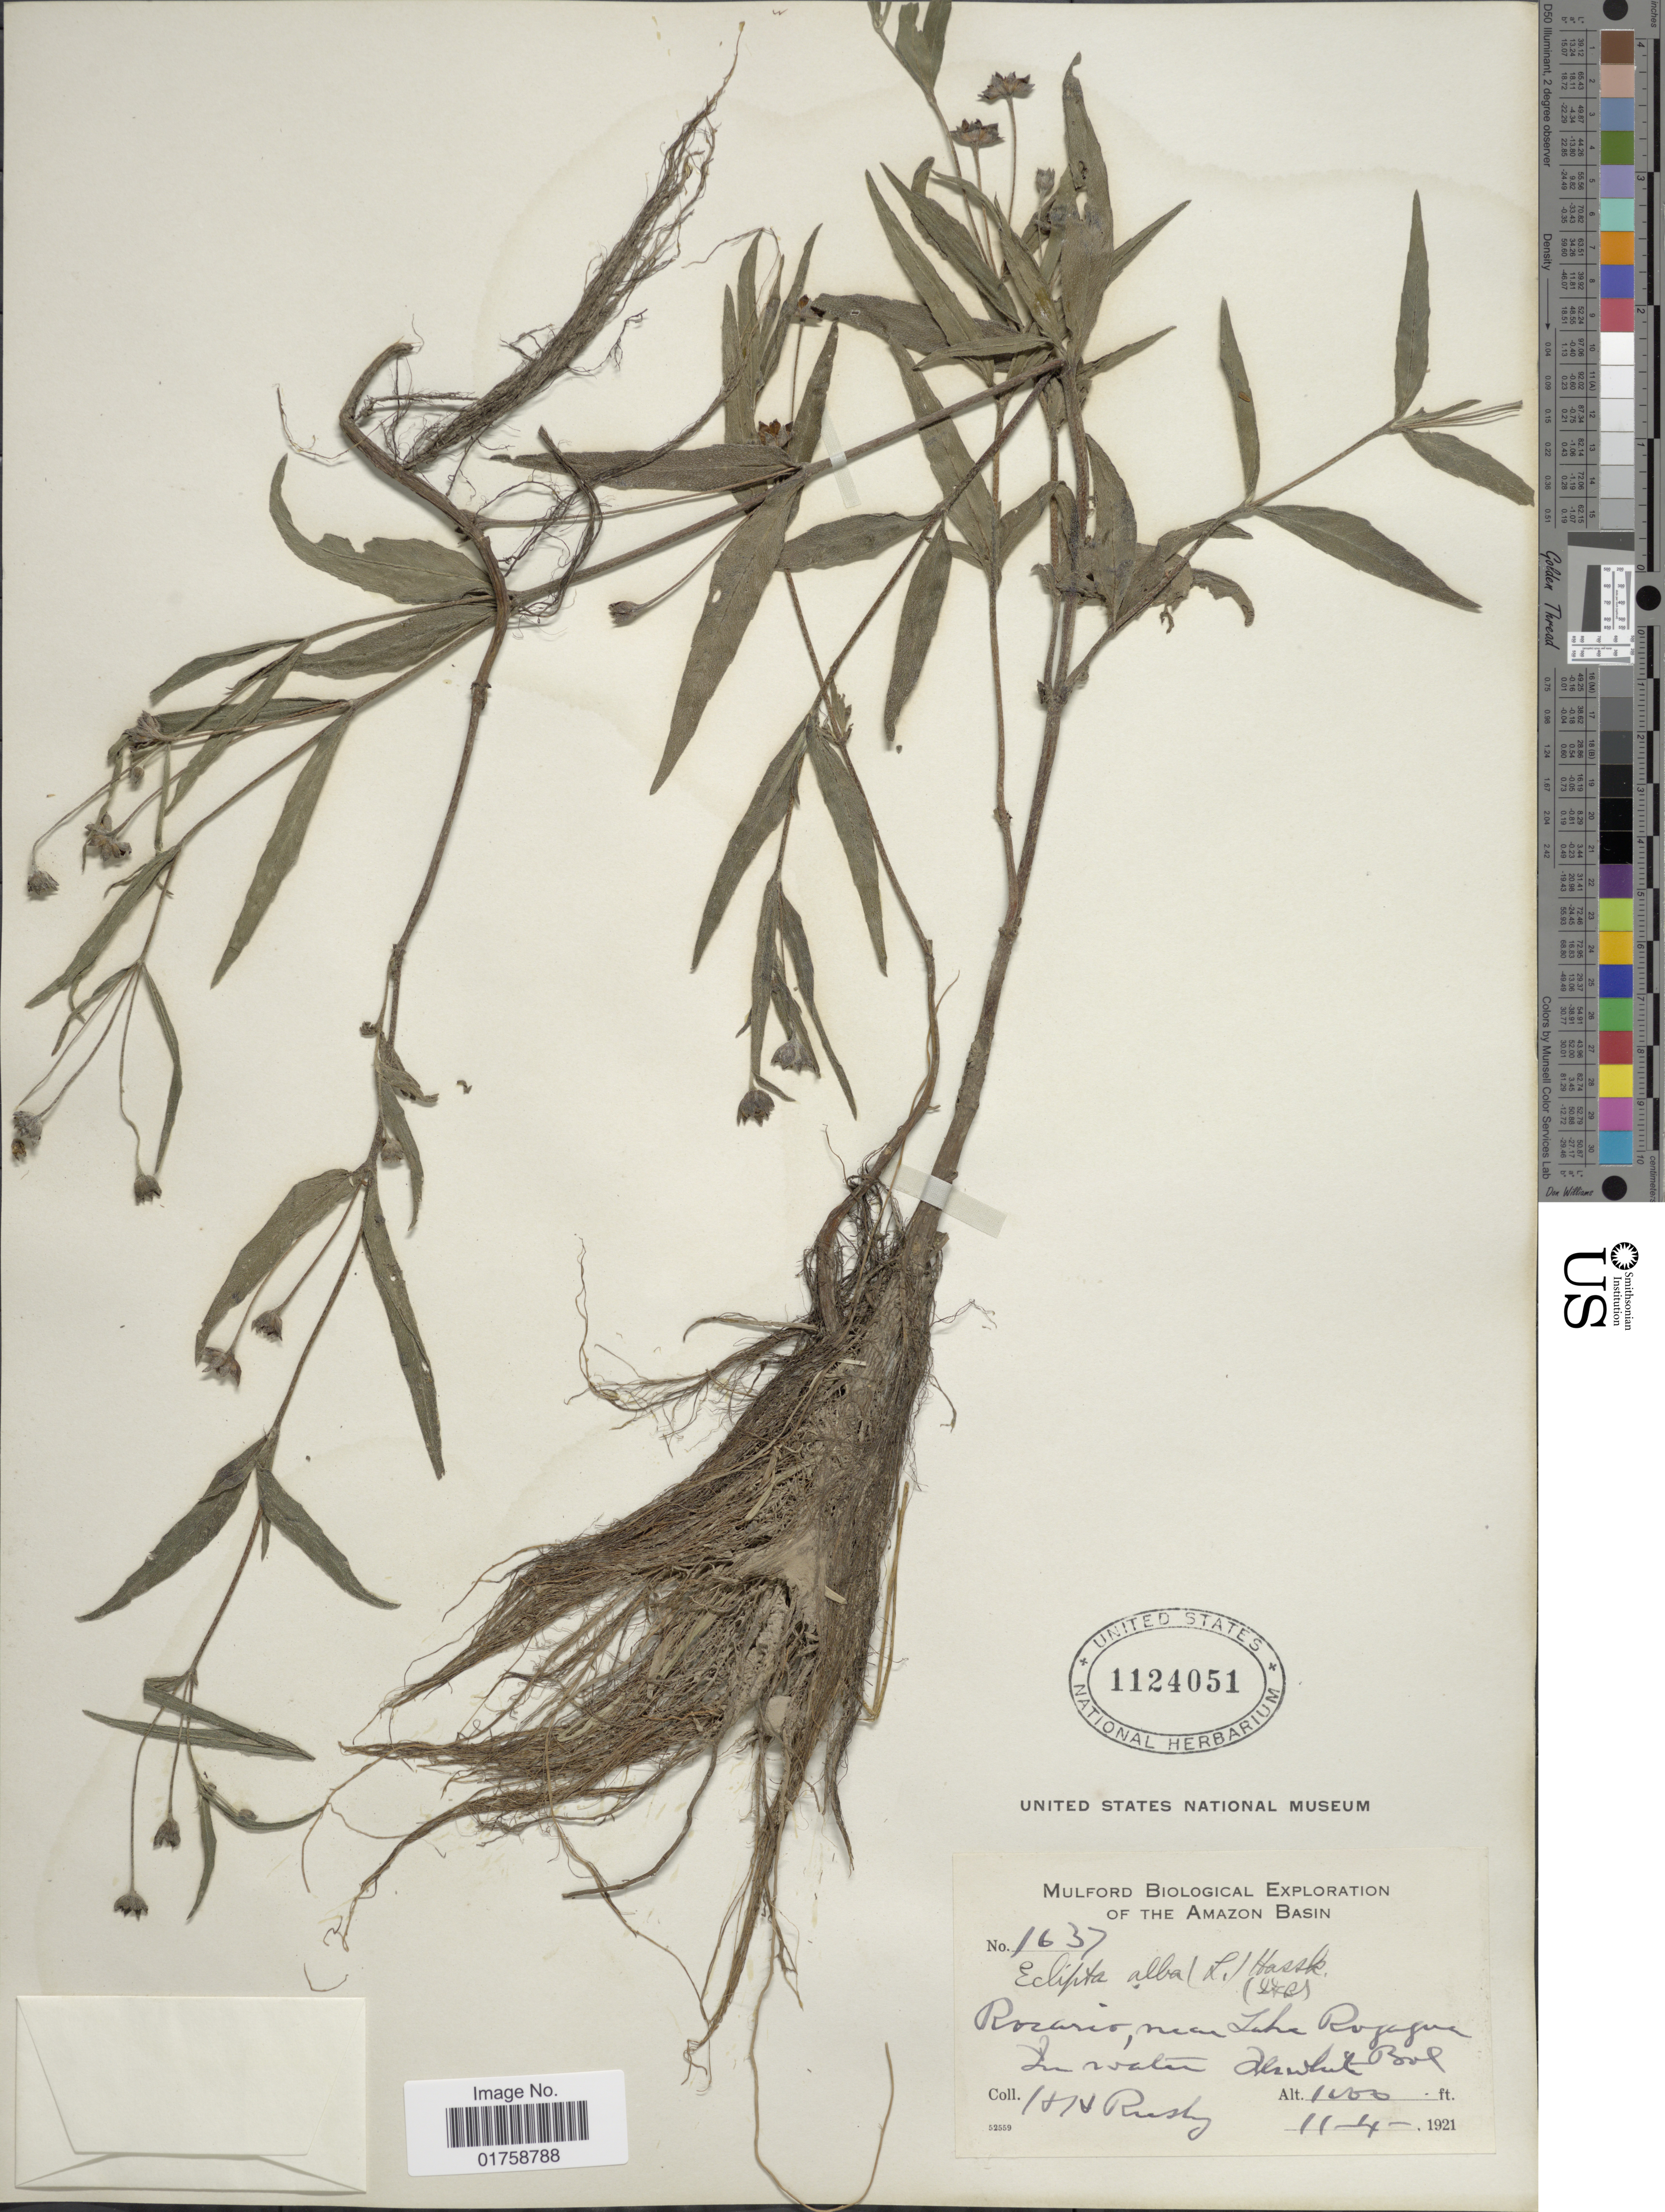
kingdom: Plantae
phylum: Tracheophyta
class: Magnoliopsida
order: Asterales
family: Asteraceae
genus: Eclipta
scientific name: Eclipta alba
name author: (L.) Hassk.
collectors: H. H. Rusby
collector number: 1637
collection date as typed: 11-4-1921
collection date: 1921-11-04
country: Bolivia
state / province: Beni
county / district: José Ballivián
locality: Rosario Hacienda near Lake Rogagua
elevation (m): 305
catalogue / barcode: US 1124051